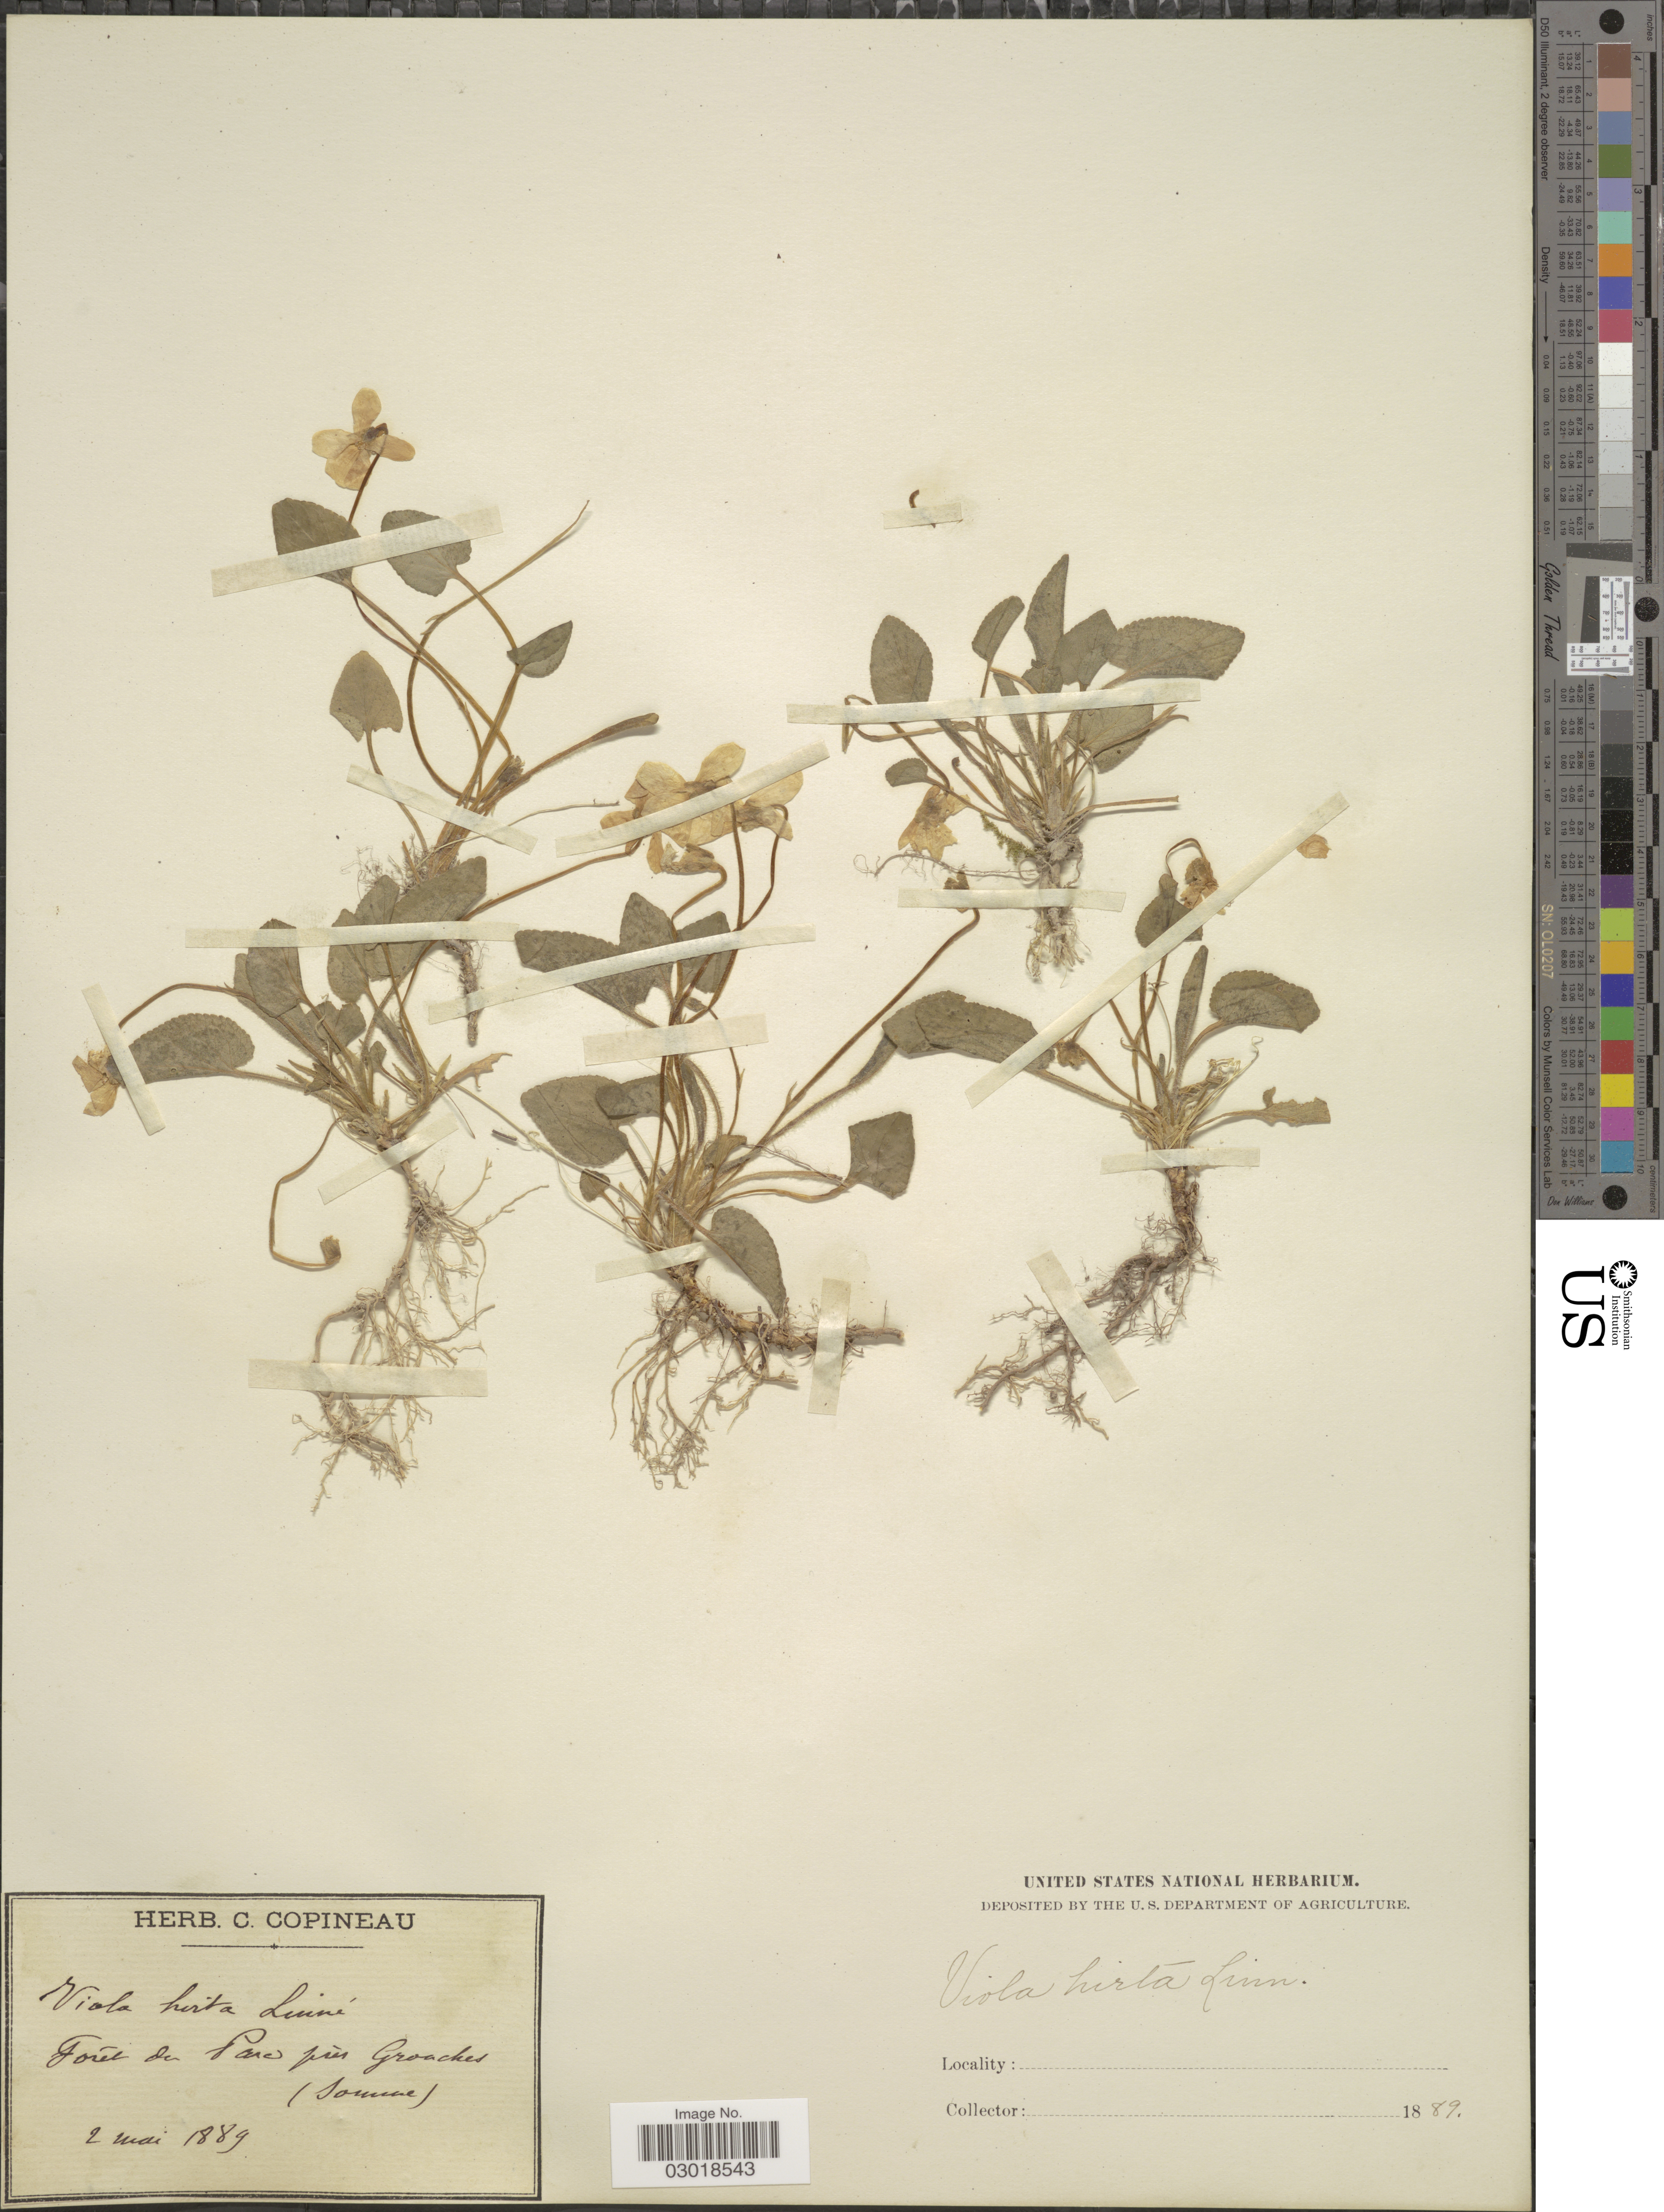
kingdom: Plantae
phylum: Tracheophyta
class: Magnoliopsida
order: Malpighiales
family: Violaceae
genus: Viola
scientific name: Viola hirta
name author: L.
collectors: ex herb. C. Copineau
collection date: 1889-05-02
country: France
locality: Forêt de Parc prés Groaches. (Somme).